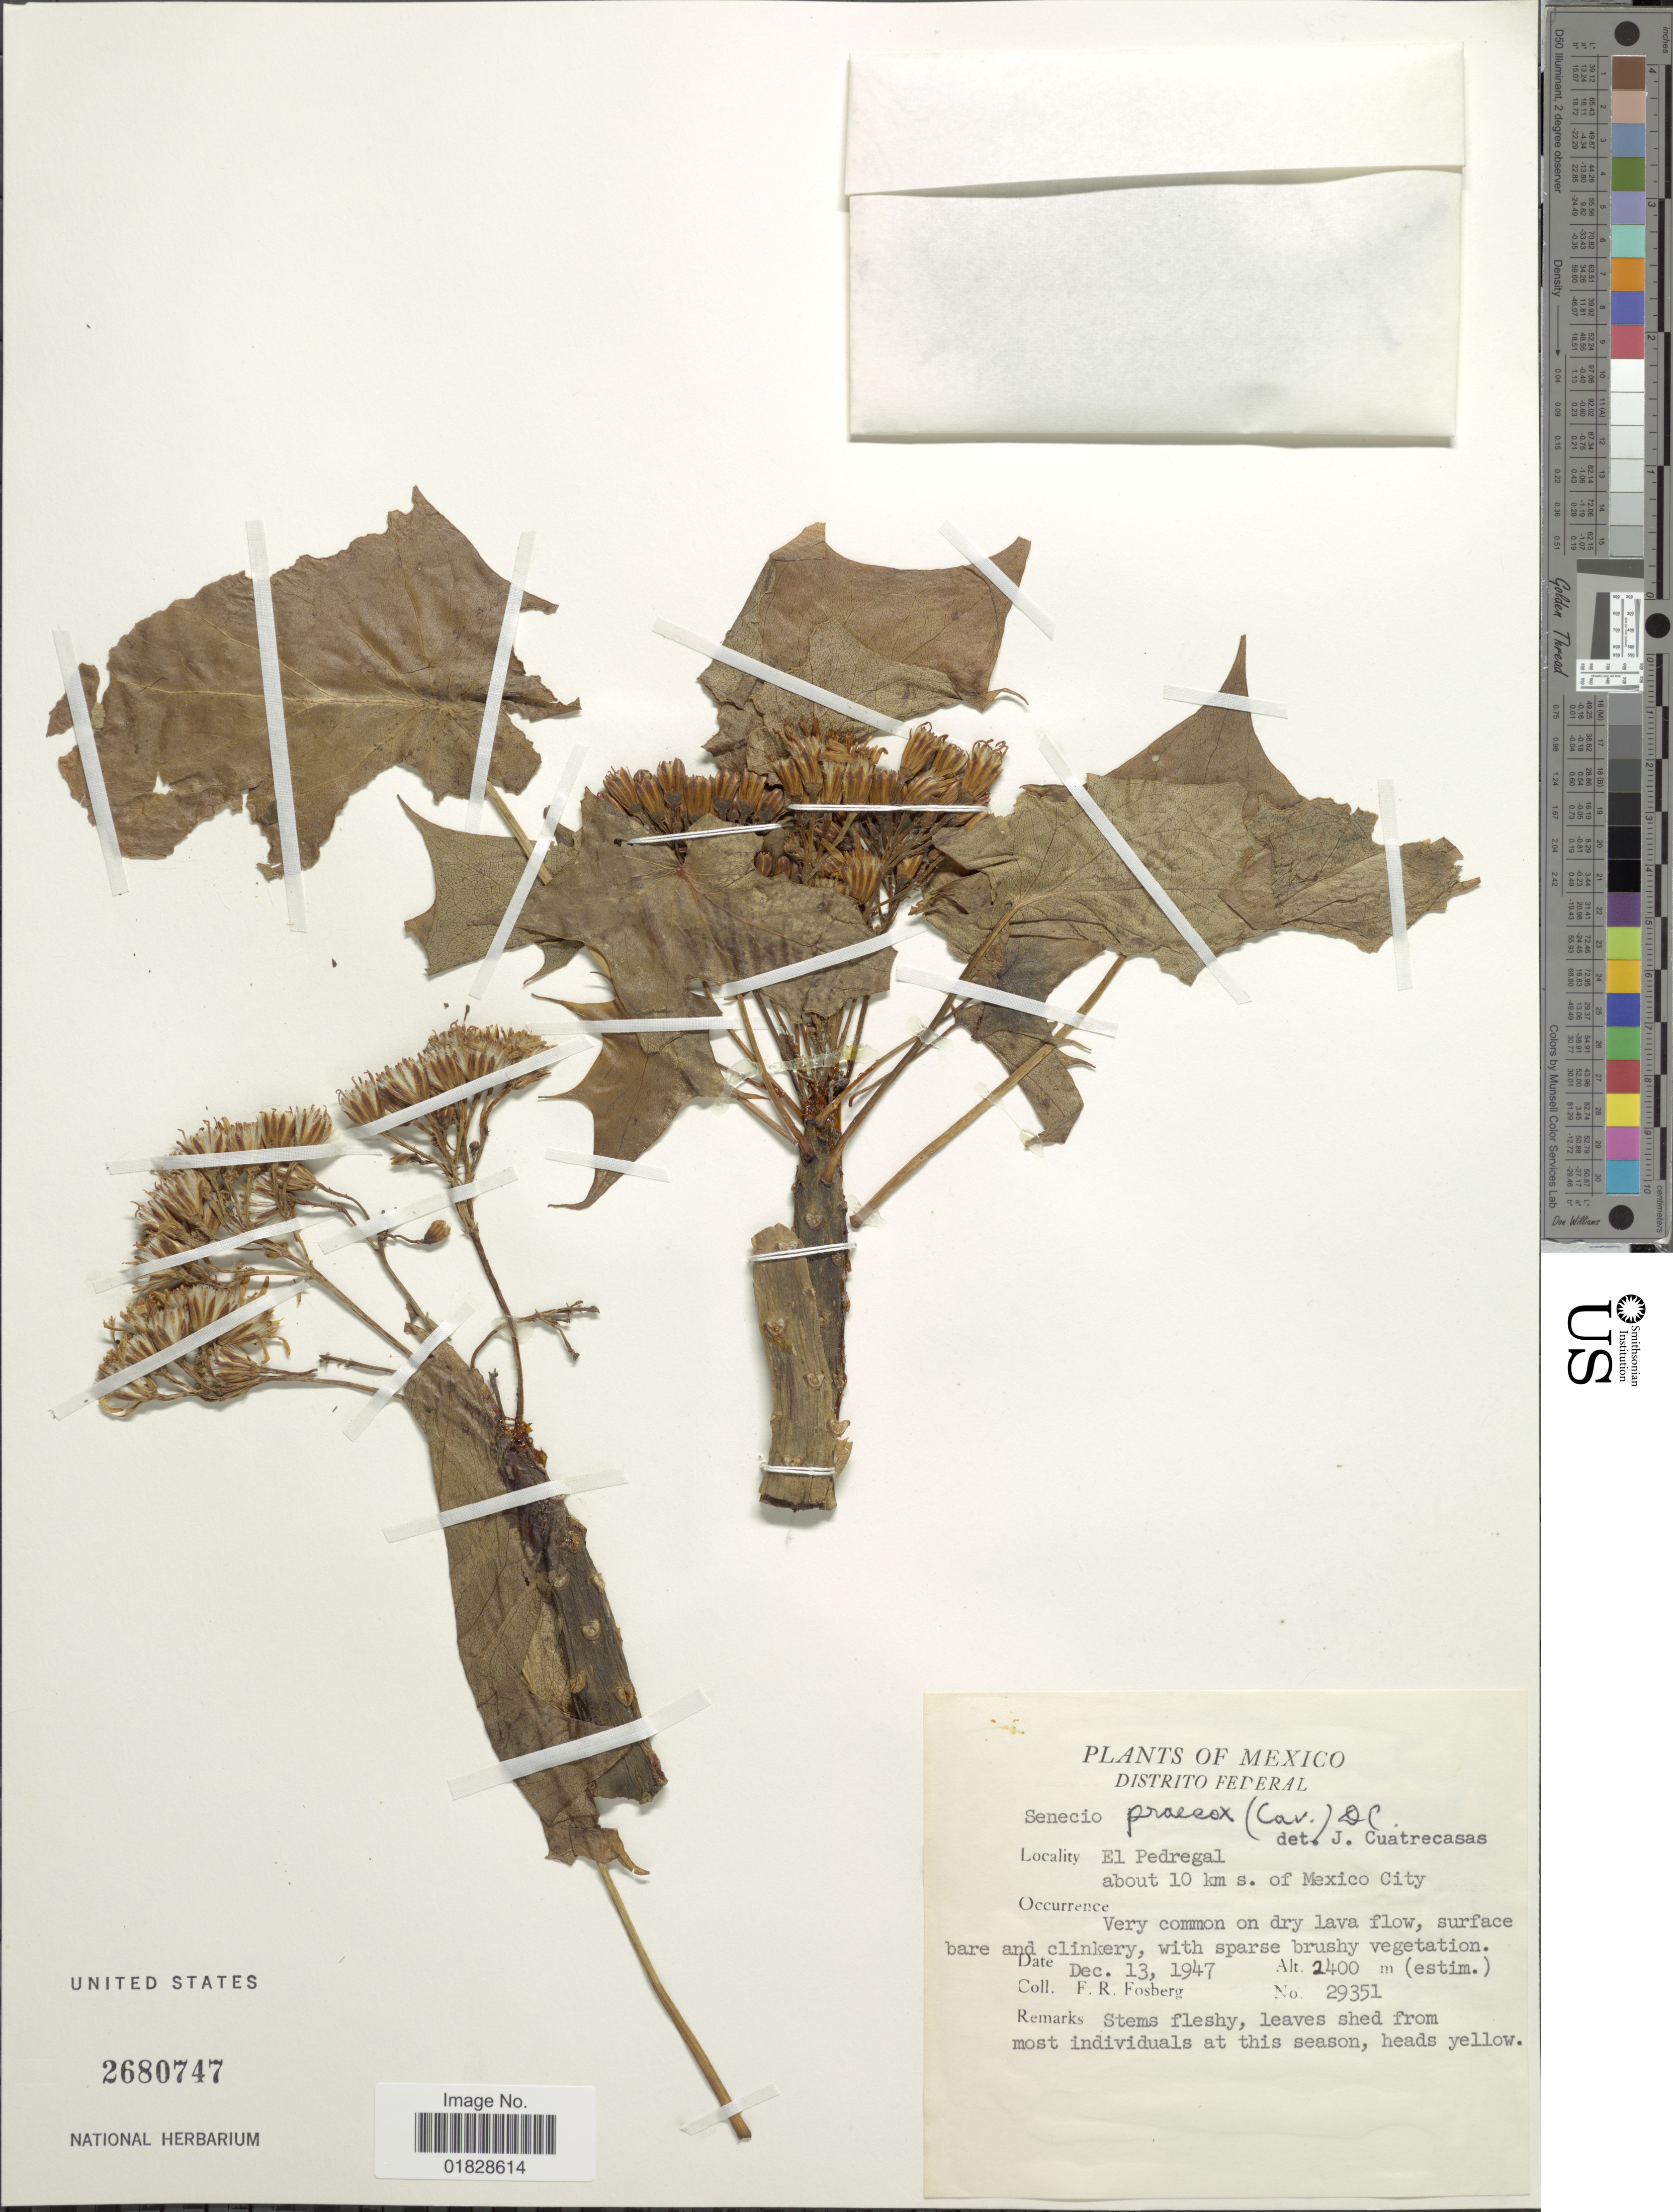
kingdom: Plantae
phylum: Tracheophyta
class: Magnoliopsida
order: Asterales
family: Asteraceae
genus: Pittocaulon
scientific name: Pittocaulon praecox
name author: (Cav.) H. Rob. & Brettell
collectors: F. R. Fosberg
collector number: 29351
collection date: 1947-12-13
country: Mexico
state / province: Distrito Federal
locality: El Pedregal about 10 km s. of Mexico City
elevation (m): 2400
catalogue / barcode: US 2680747